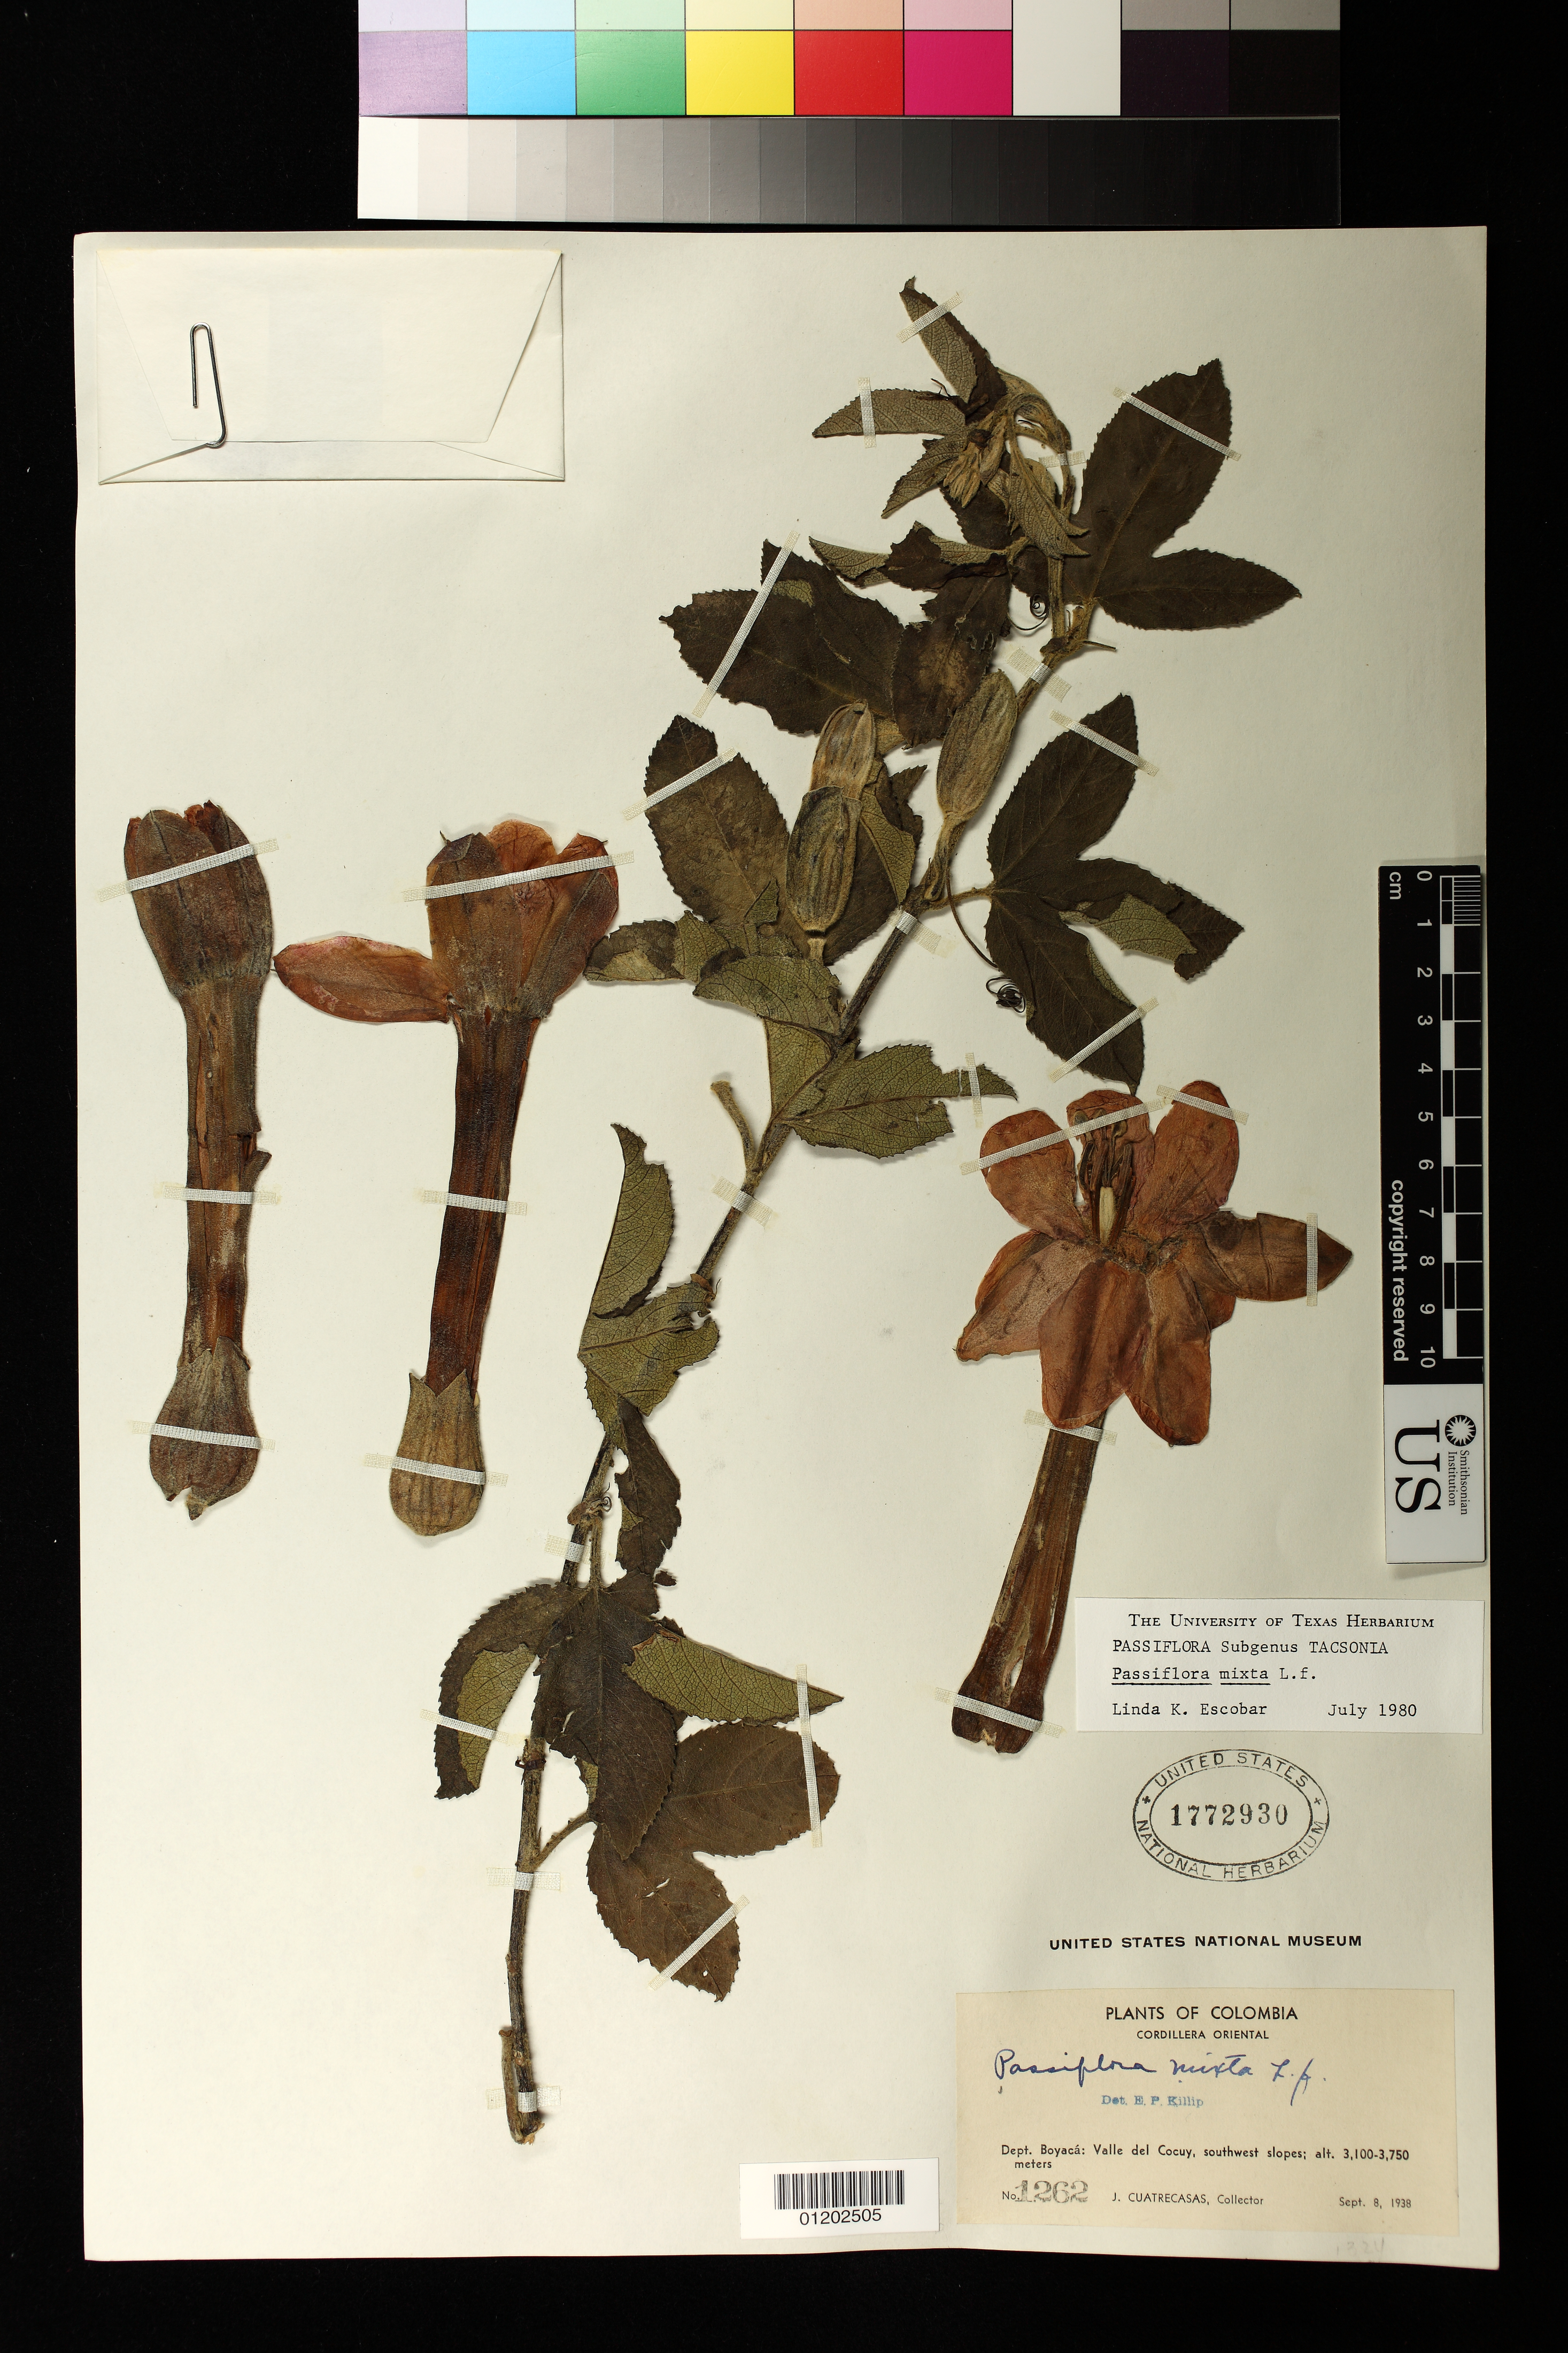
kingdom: Plantae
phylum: Tracheophyta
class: Magnoliopsida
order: Malpighiales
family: Passifloraceae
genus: Passiflora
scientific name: Passiflora mixta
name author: L. f.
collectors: J. Cuatrecasas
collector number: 1262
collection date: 1938-09-08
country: Colombia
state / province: Boyacá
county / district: El Cocuy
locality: Valle del Cocuy, southwest slopes; alt. 3,100-3,750 meters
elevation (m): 3100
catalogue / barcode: US 1772930